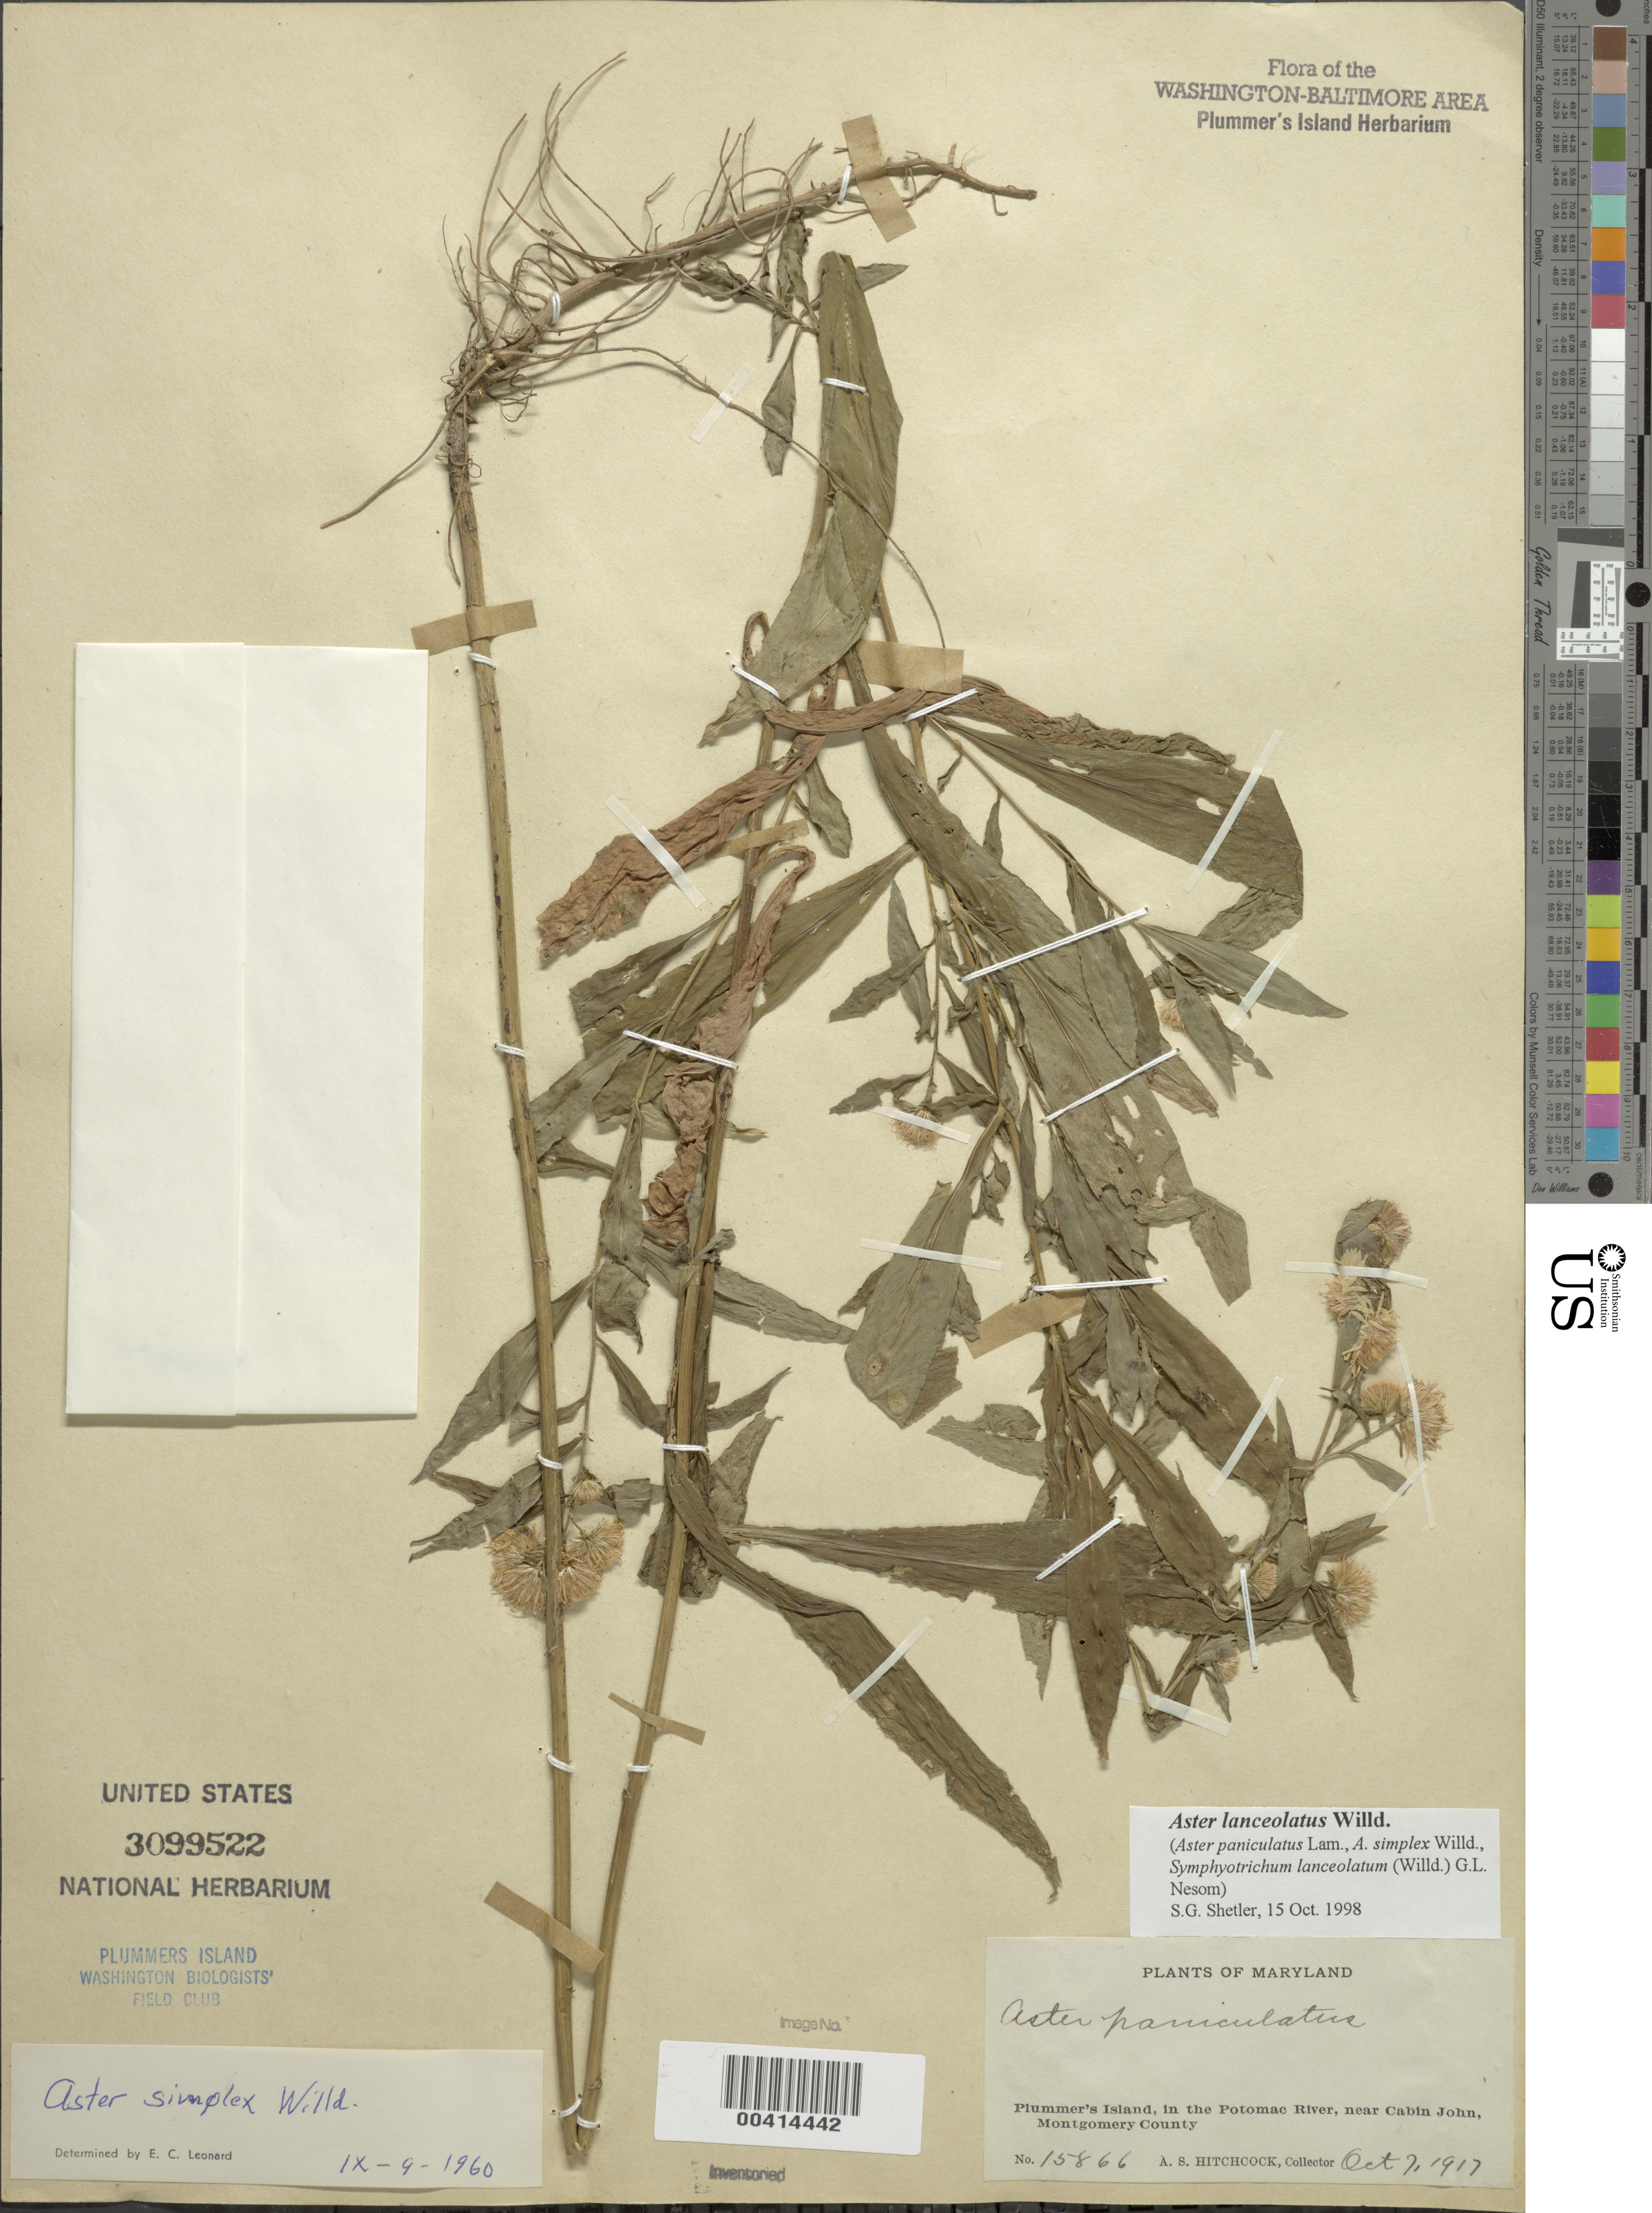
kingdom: Plantae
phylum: Tracheophyta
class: Magnoliopsida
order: Asterales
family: Asteraceae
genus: Symphyotrichum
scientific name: Symphyotrichum lanceolatum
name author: (Willd.) G.L. Nesom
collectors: A. S. Hitchcock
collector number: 15866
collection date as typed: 07 Oct 1917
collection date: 1917-10-07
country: United States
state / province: Maryland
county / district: Montgomery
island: Plummers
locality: Plummer's Island Plummers Island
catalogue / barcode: US 3099522